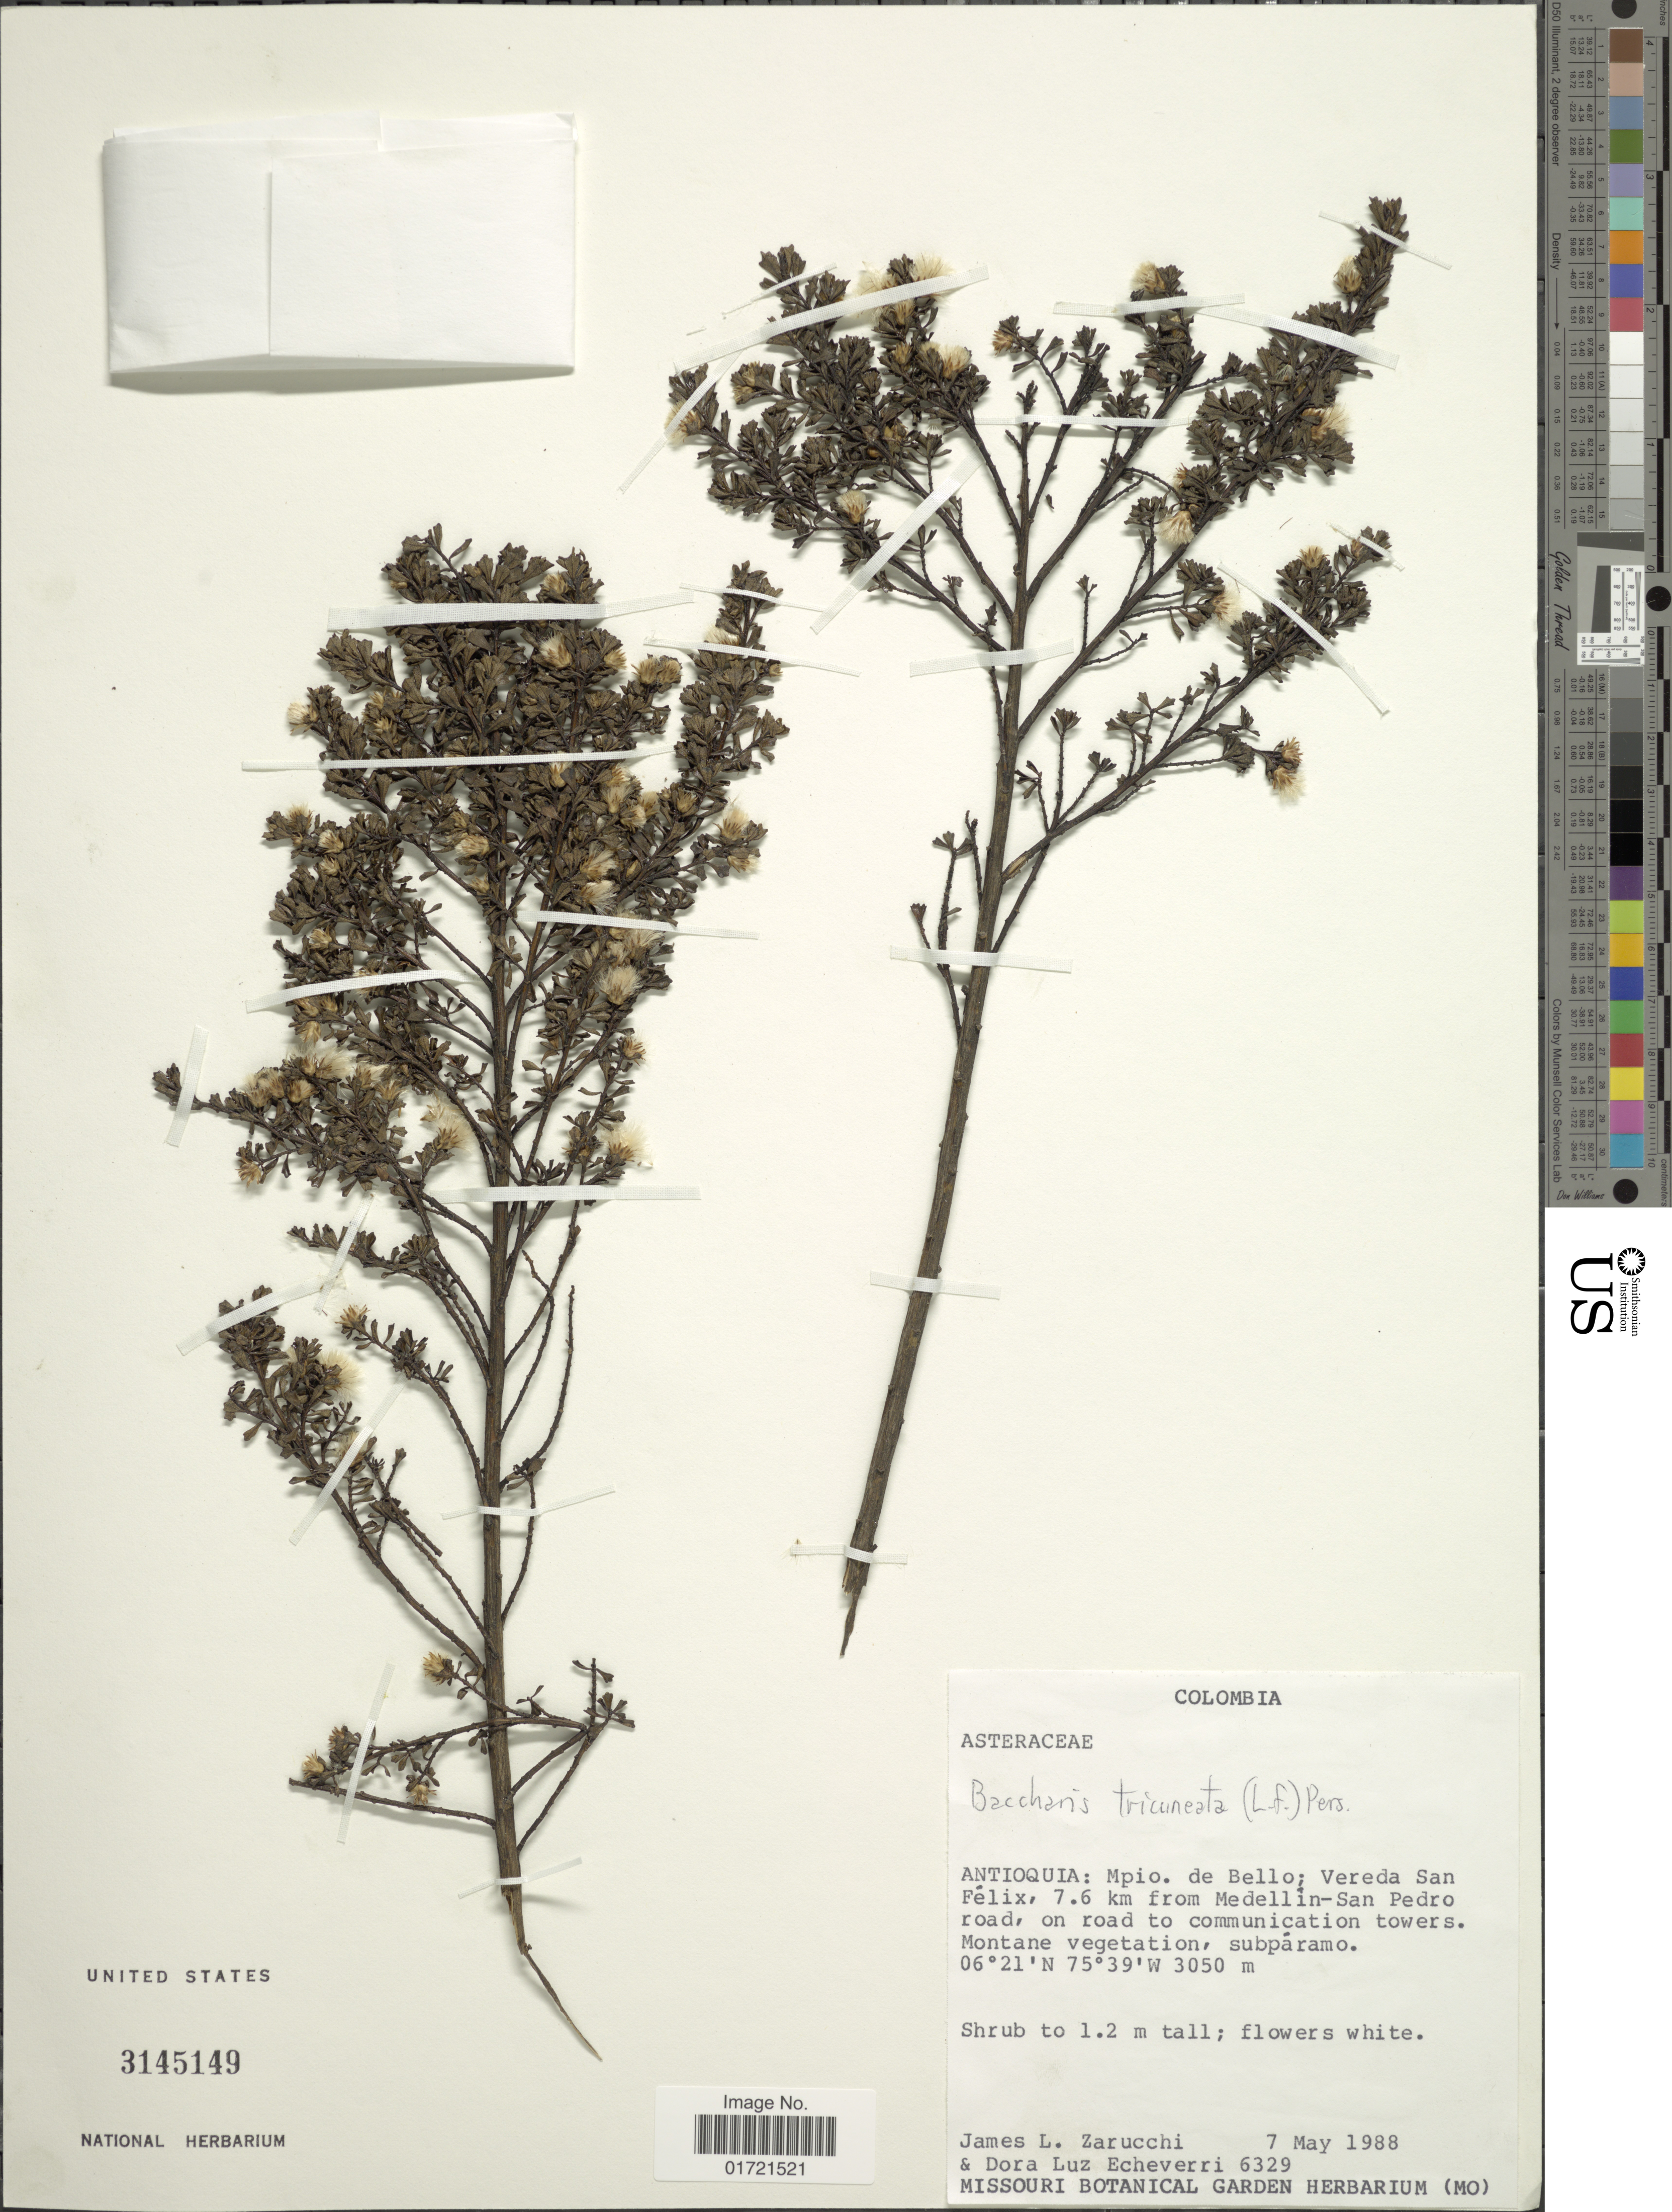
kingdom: Plantae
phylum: Tracheophyta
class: Magnoliopsida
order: Asterales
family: Asteraceae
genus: Baccharis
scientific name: Baccharis tricuneata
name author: (L. f.) Pers.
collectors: J. L. Zarucchi & D. Echeverri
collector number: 6329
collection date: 1988-05-07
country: Colombia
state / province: Antioquia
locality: Mpio. de Bello; Vereda San Felix, 7.6 km from Medellin - San Pedro road, on road to communication towers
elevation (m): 3050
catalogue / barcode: US 3145149